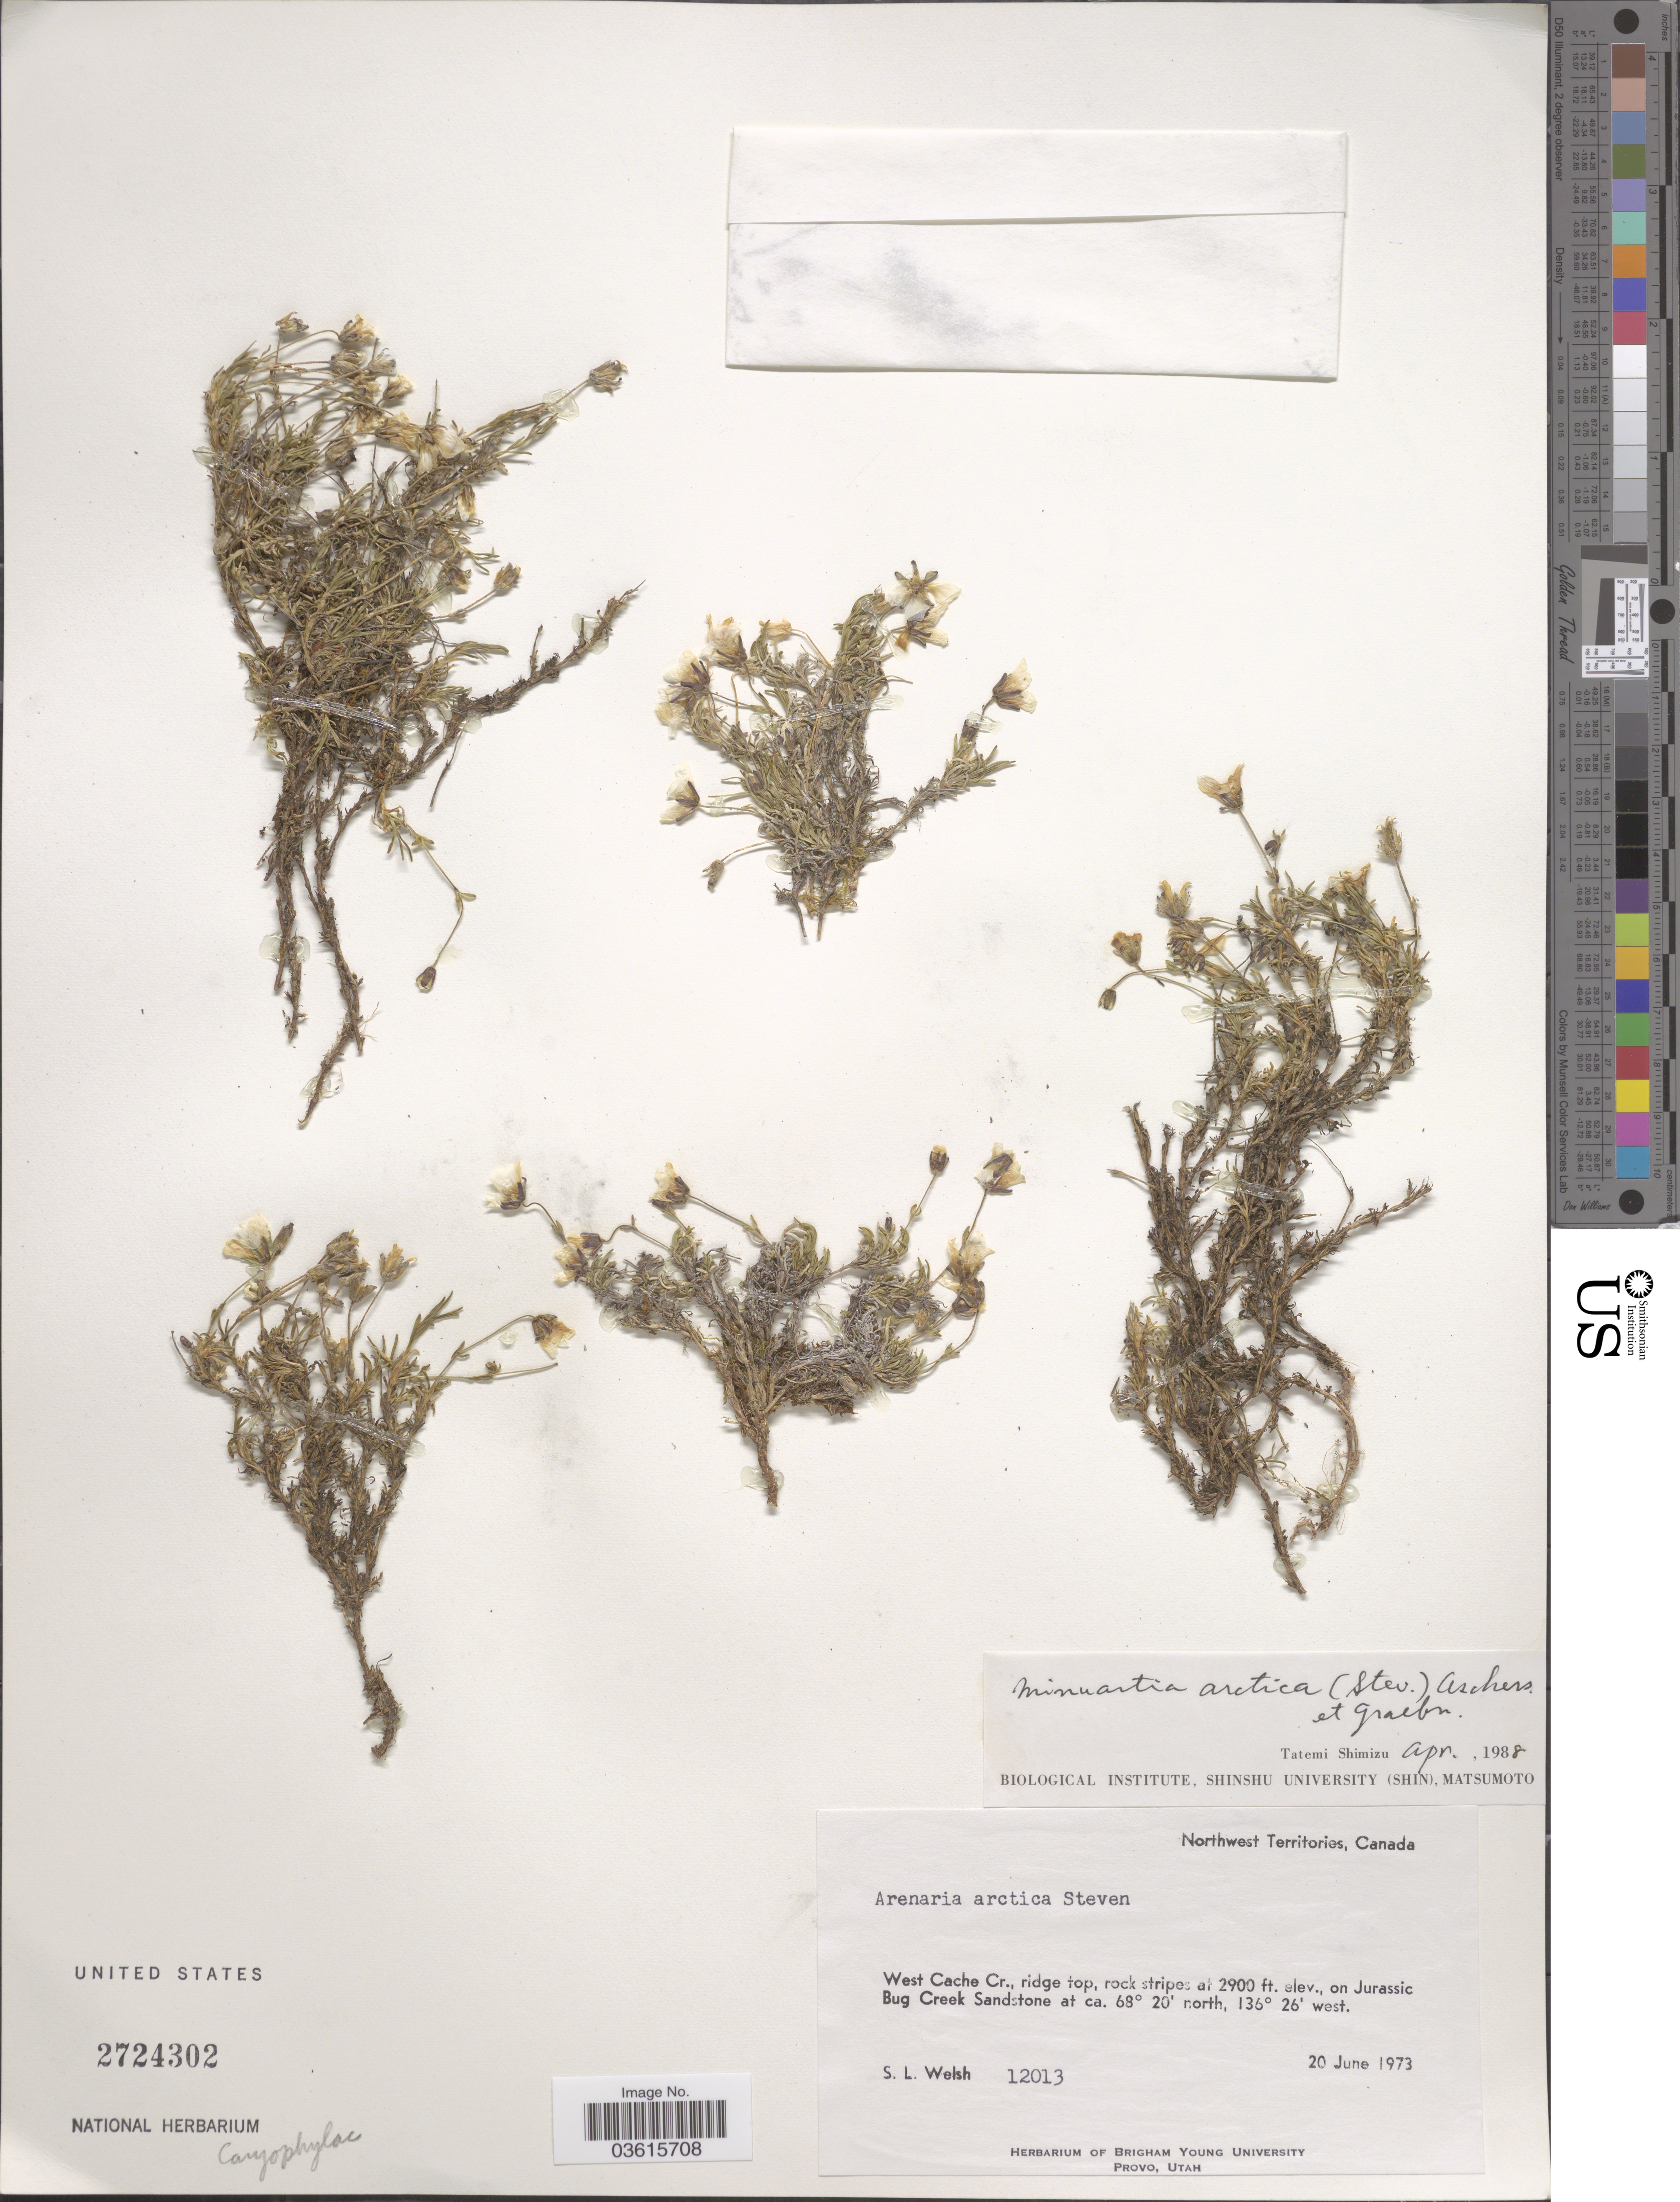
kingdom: Plantae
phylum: Tracheophyta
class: Magnoliopsida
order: Caryophyllales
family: Caryophyllaceae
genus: Cherleria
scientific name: Cherleria arctica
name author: (Steven ex Ser.) A.J. Moore & Dillenb.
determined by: Strong, Mark T., (BOT), Smithsonian Institution - National Museum of Natural History (UNITED STATES)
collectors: S. Welsh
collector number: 12013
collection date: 1973-06-20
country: Canada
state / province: Northwest Territories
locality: West Cache Cr., ridge top, on Jurassic Bug Creek Sandstone.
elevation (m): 884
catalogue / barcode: US 2724302